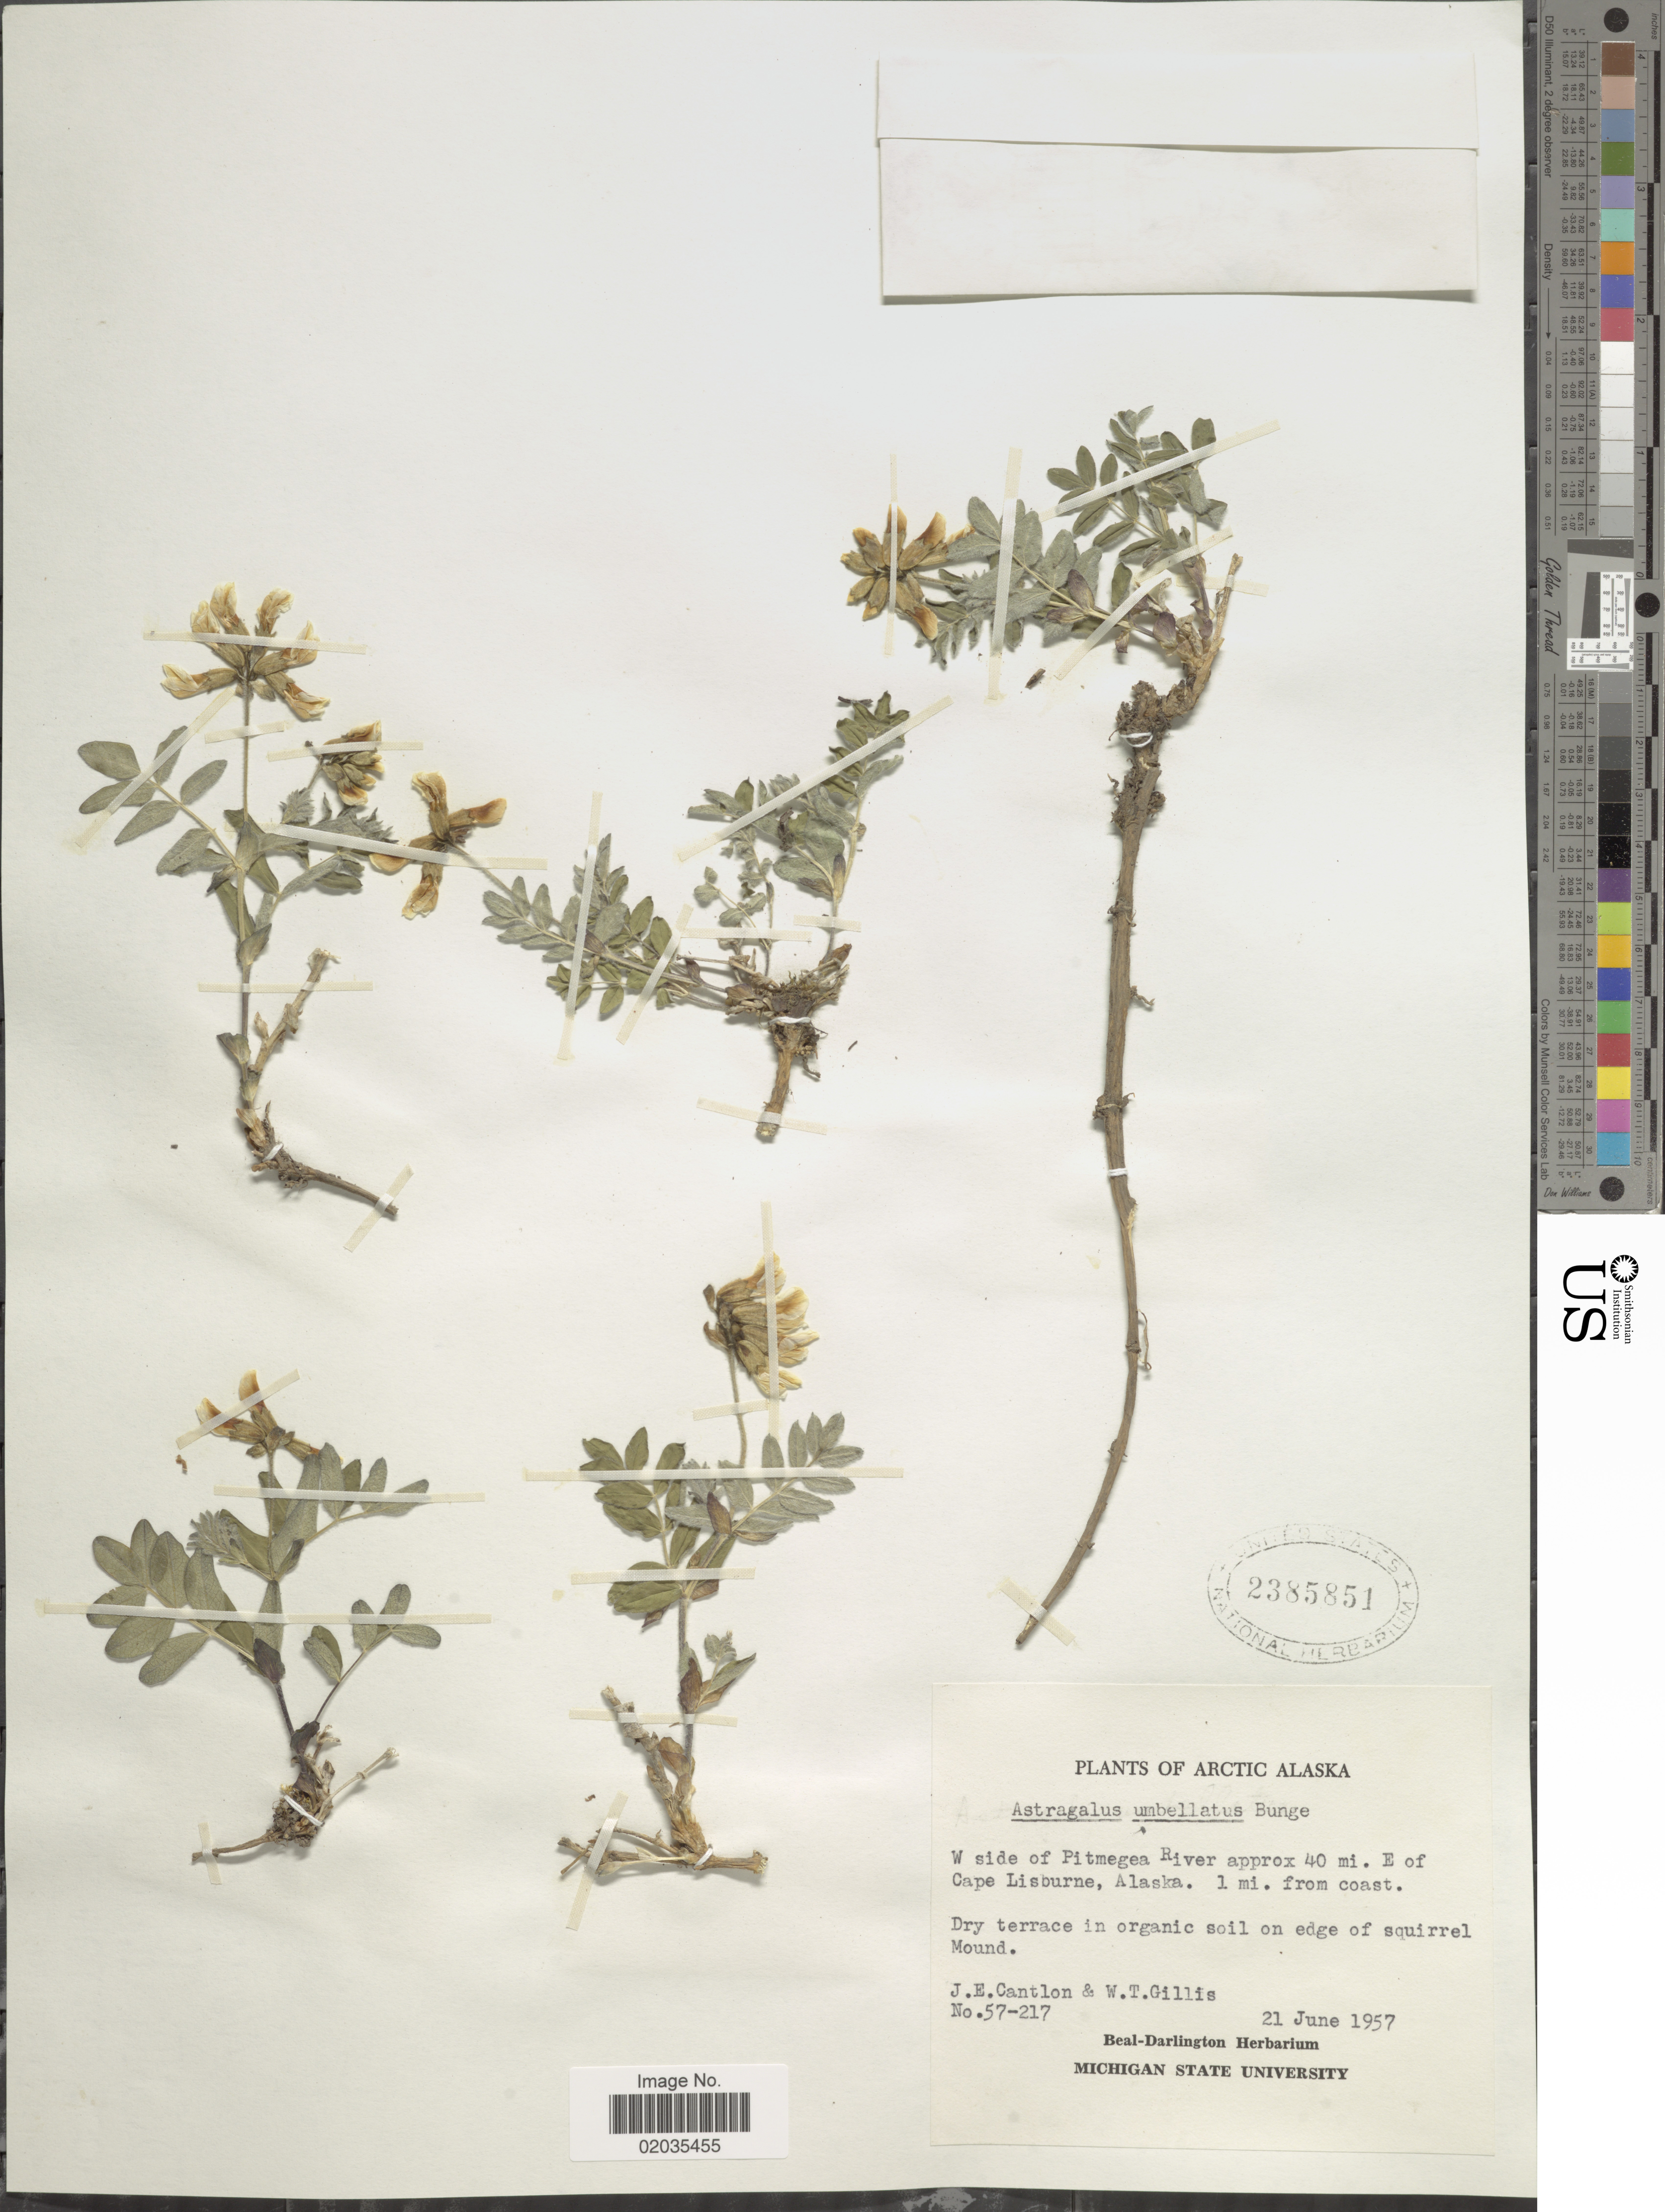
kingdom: Plantae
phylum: Tracheophyta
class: Magnoliopsida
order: Fabales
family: Fabaceae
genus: Astragalus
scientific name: Astragalus umbellatus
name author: Bunge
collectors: J. Cantlon & W. T. Gillis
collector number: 57-217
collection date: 1957-06-21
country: United States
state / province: Alaska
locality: Arctic Alaska. W side of Pitmegea River approx. 40 mi. E of Cape Lisburne. 1 mi. from coast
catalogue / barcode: US 2385851